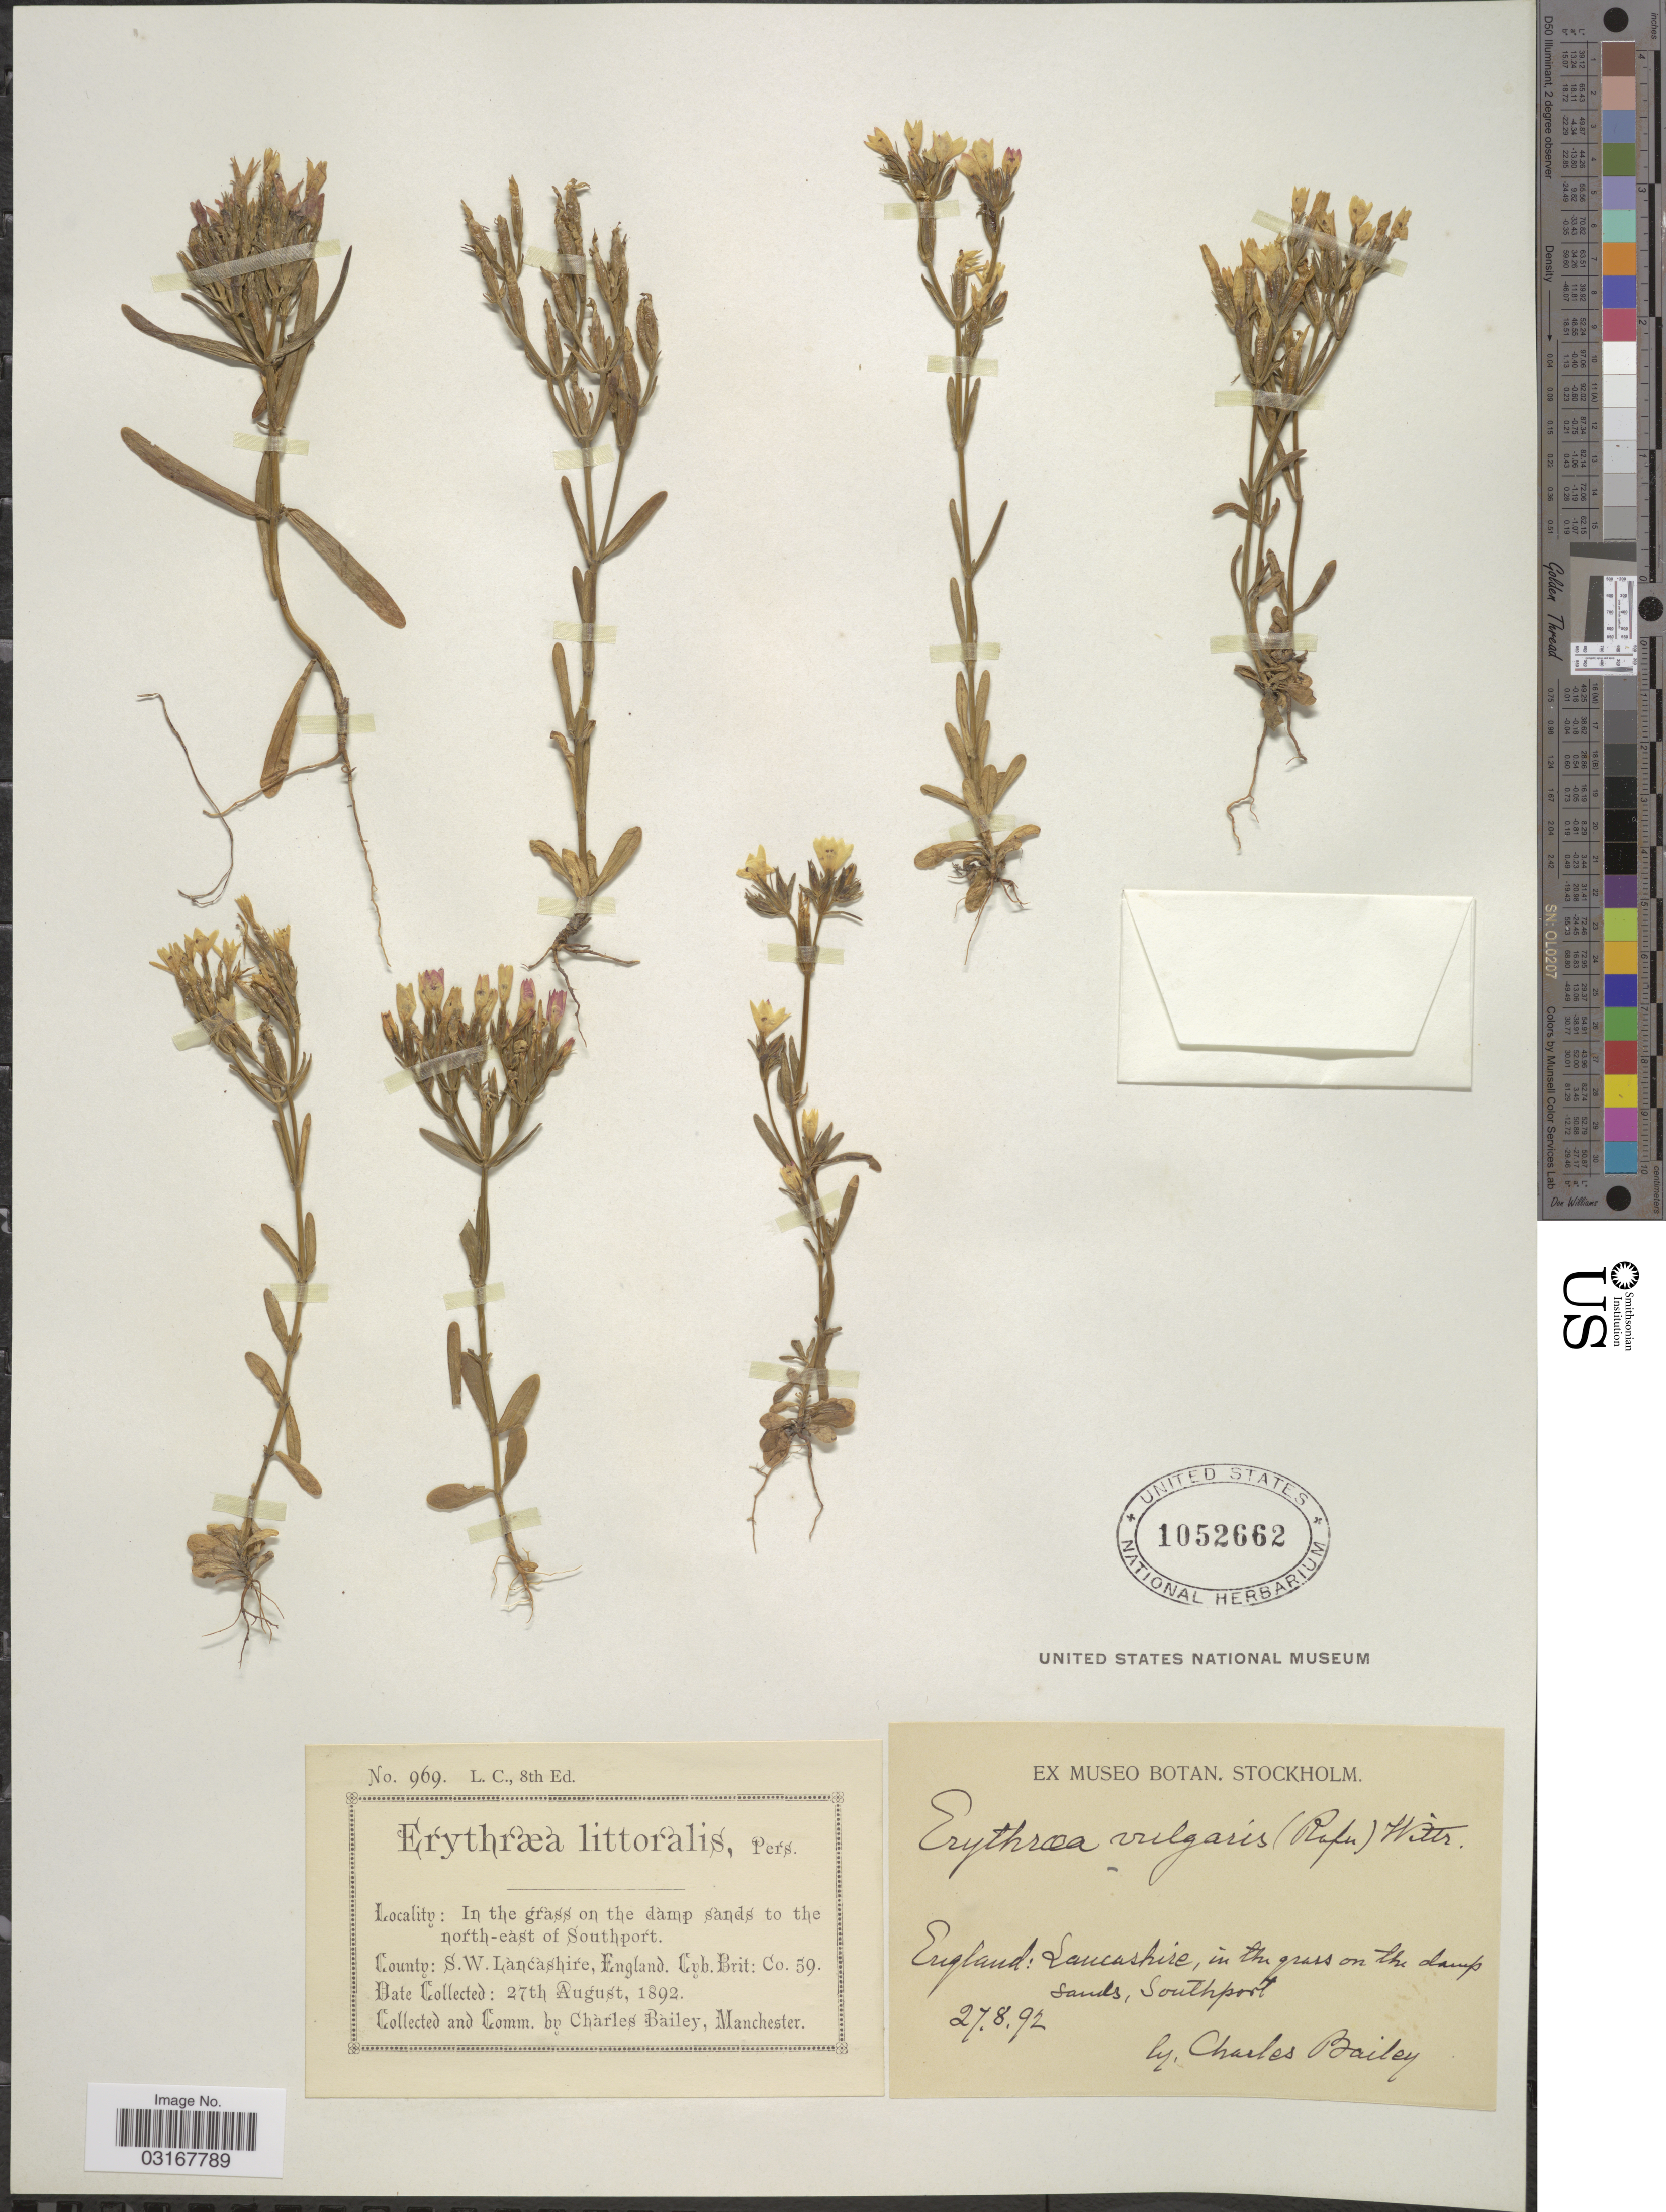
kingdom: Plantae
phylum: Tracheophyta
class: Magnoliopsida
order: Gentianales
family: Gentianaceae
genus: Centaurium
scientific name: Centaurium vulgaris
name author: Godr.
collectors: C. Bailey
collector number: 969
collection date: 1892-08-27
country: United Kingdom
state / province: England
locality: In the grass on the damp sands to the north-east of Southport. County: S.W. Lancashire.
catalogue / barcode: US 1052662